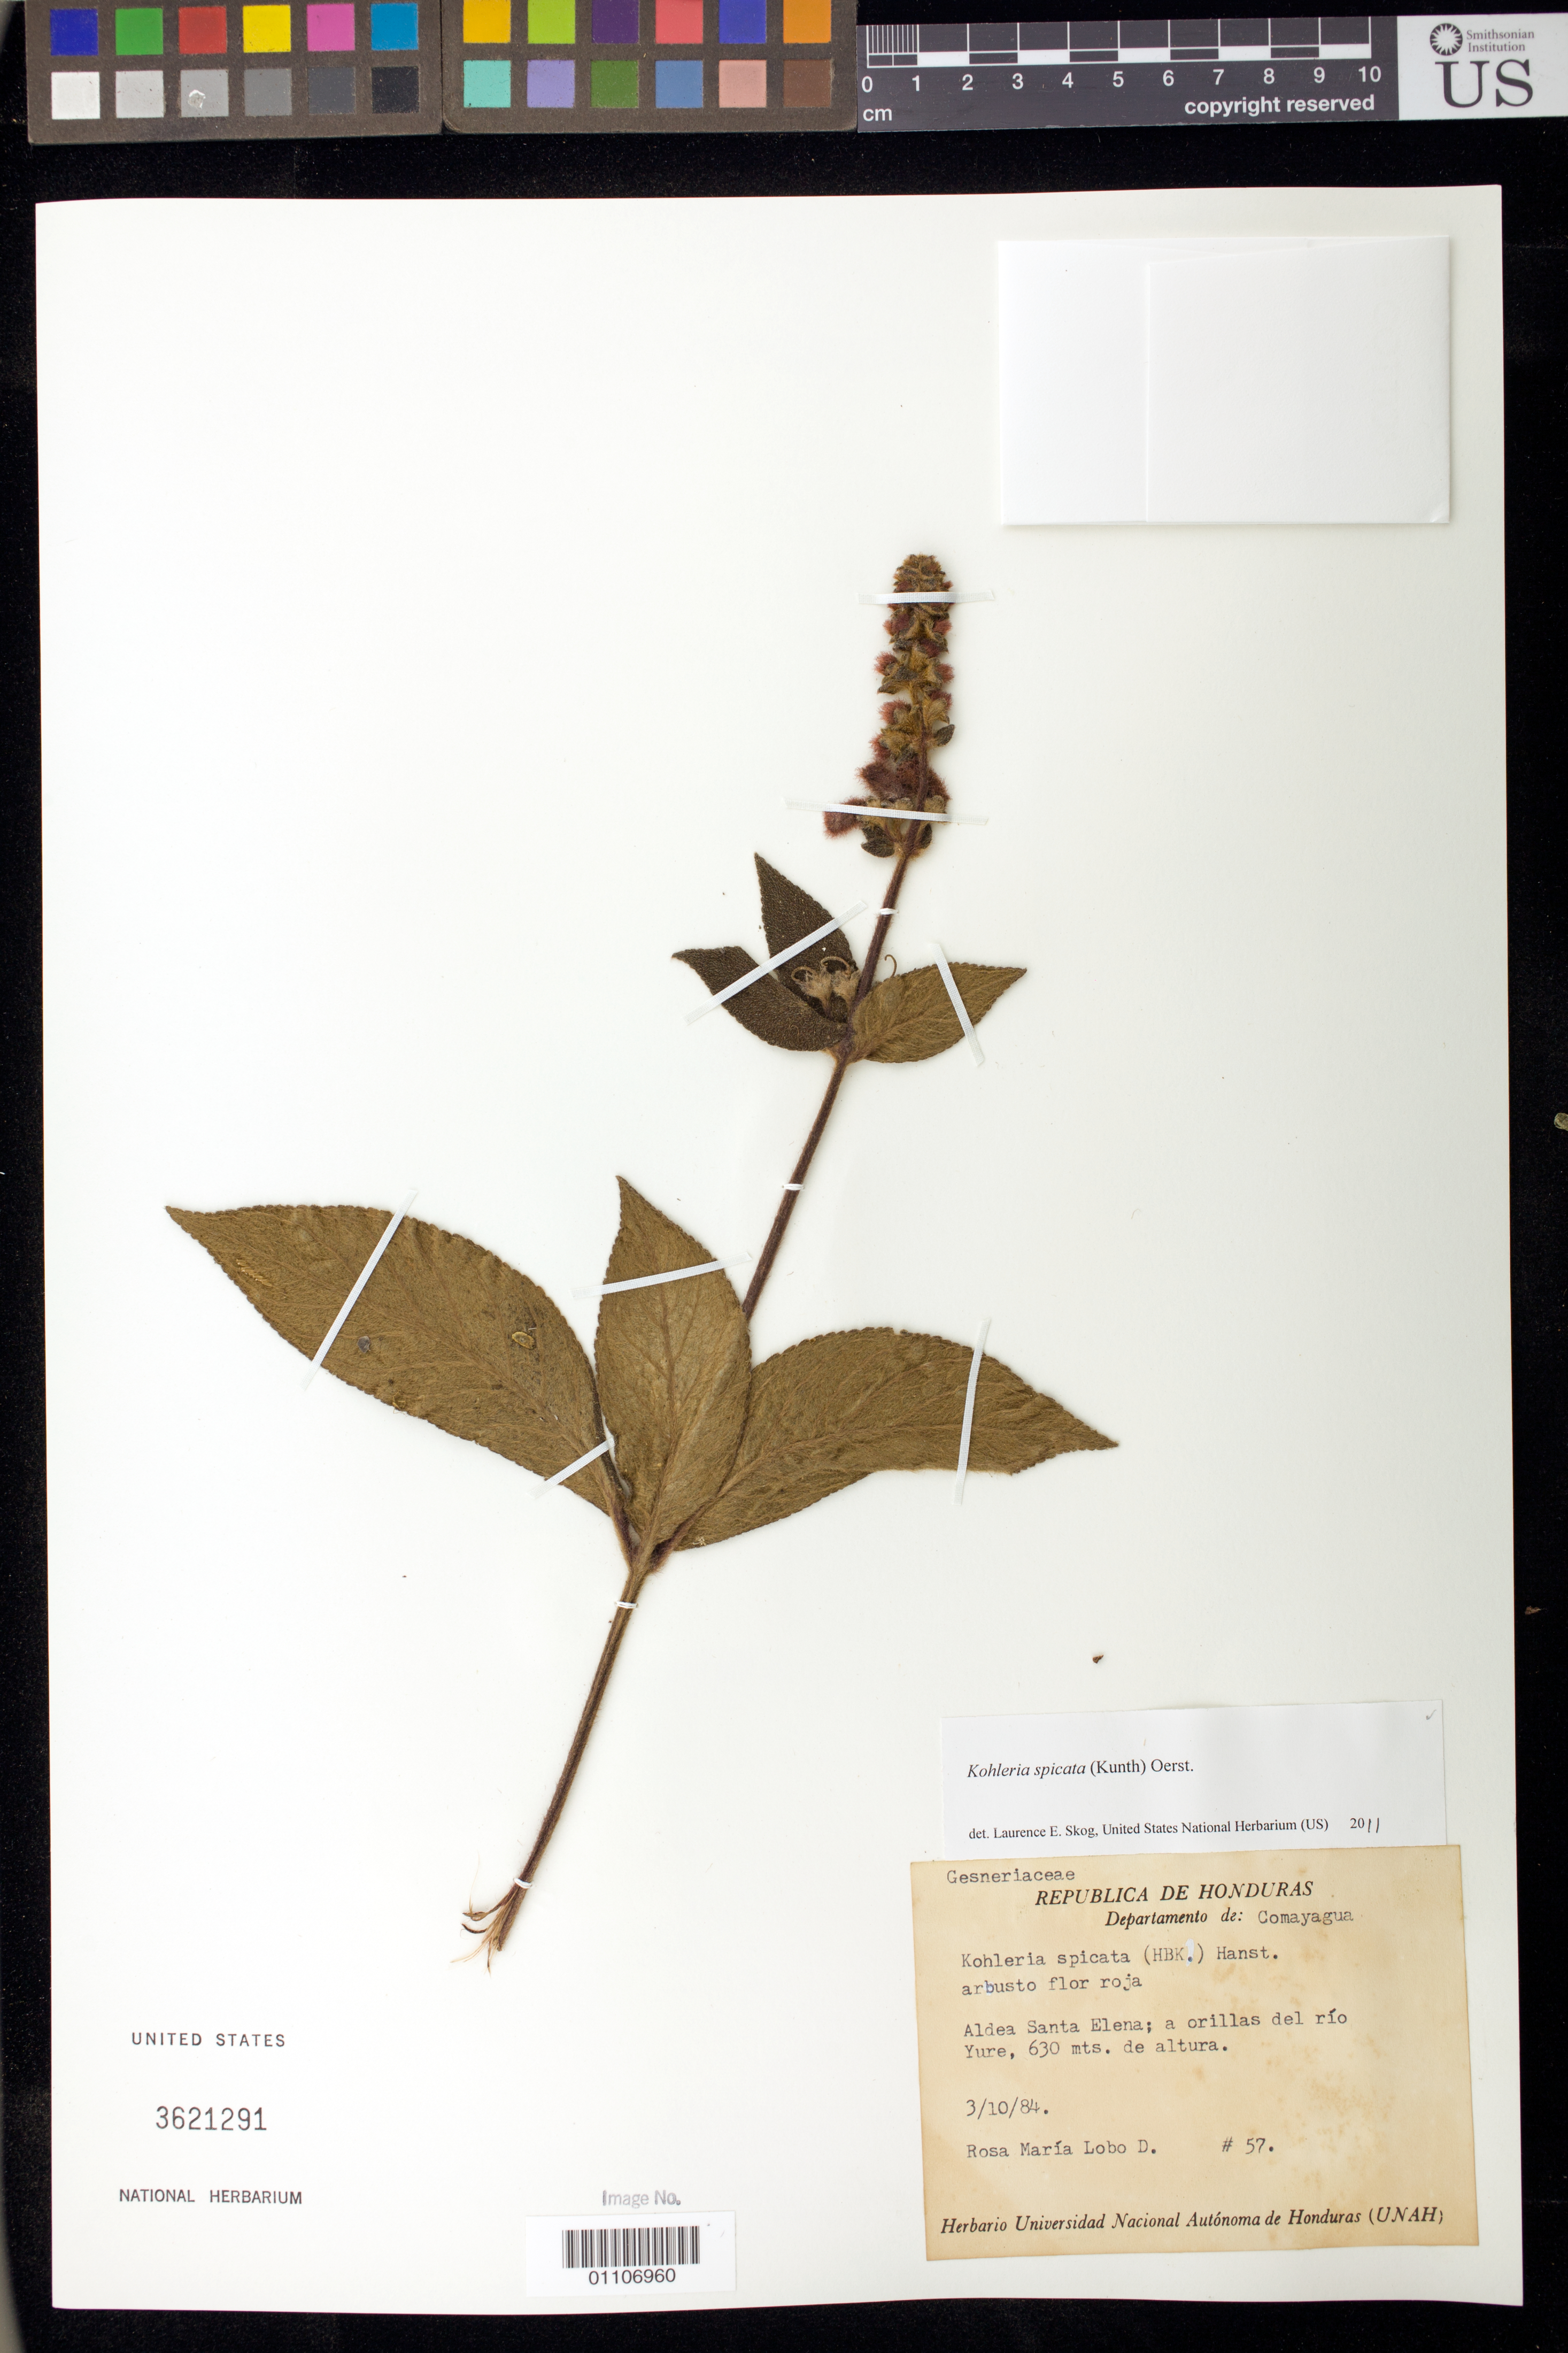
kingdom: Plantae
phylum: Tracheophyta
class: Magnoliopsida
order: Lamiales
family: Gesneriaceae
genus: Kohleria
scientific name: Kohleria spicata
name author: (Kunth) Oerst.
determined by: Skog, Laurence E.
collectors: R. Lobo D.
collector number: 57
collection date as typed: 03 Oct 1984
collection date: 1984-10-03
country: Honduras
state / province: Comayagua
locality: Aldea Santa Elena; a orillas del rio Yure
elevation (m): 630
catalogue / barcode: US 3621291